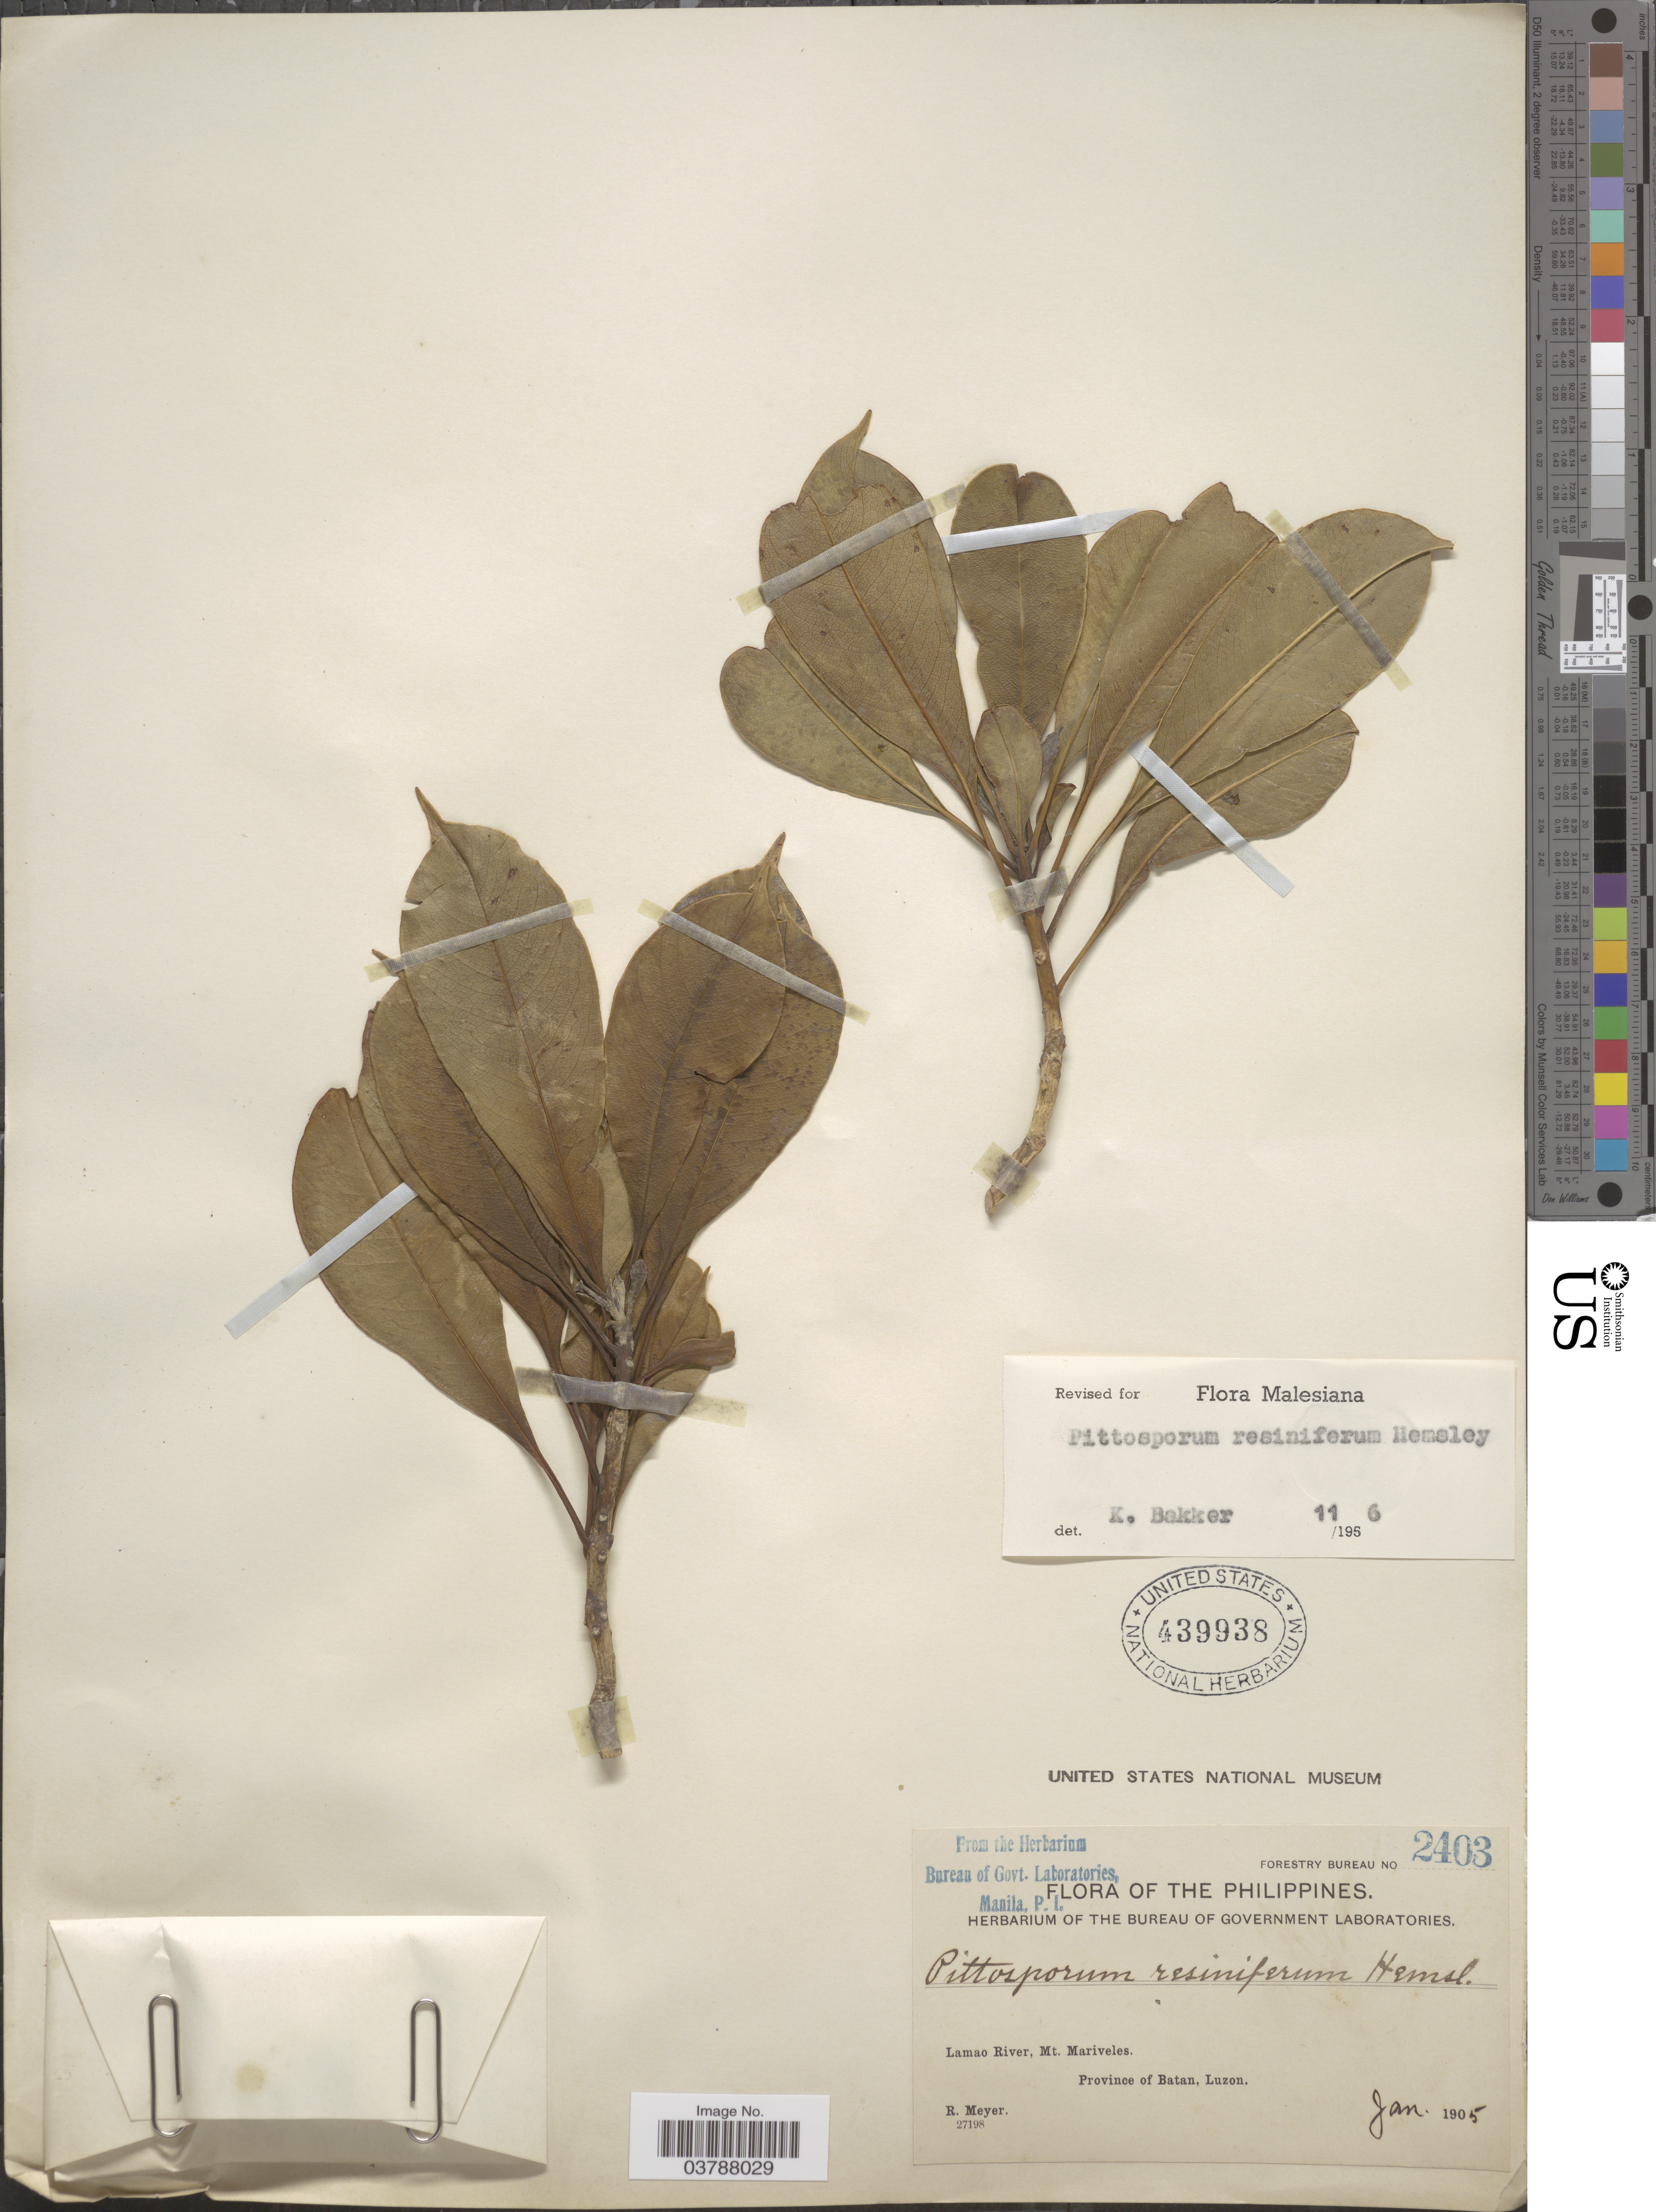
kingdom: Plantae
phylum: Tracheophyta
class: Magnoliopsida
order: Apiales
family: Pittosporaceae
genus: Pittosporum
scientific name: Pittosporum resiniferum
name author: Hemsl.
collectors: R. Meyer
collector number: Forestry Bureau 2403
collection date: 1905-01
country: Philippines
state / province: Cagayan Valley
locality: Lamao River, Mt. Mariveles, Province of Batan, Luzon.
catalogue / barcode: US 439938